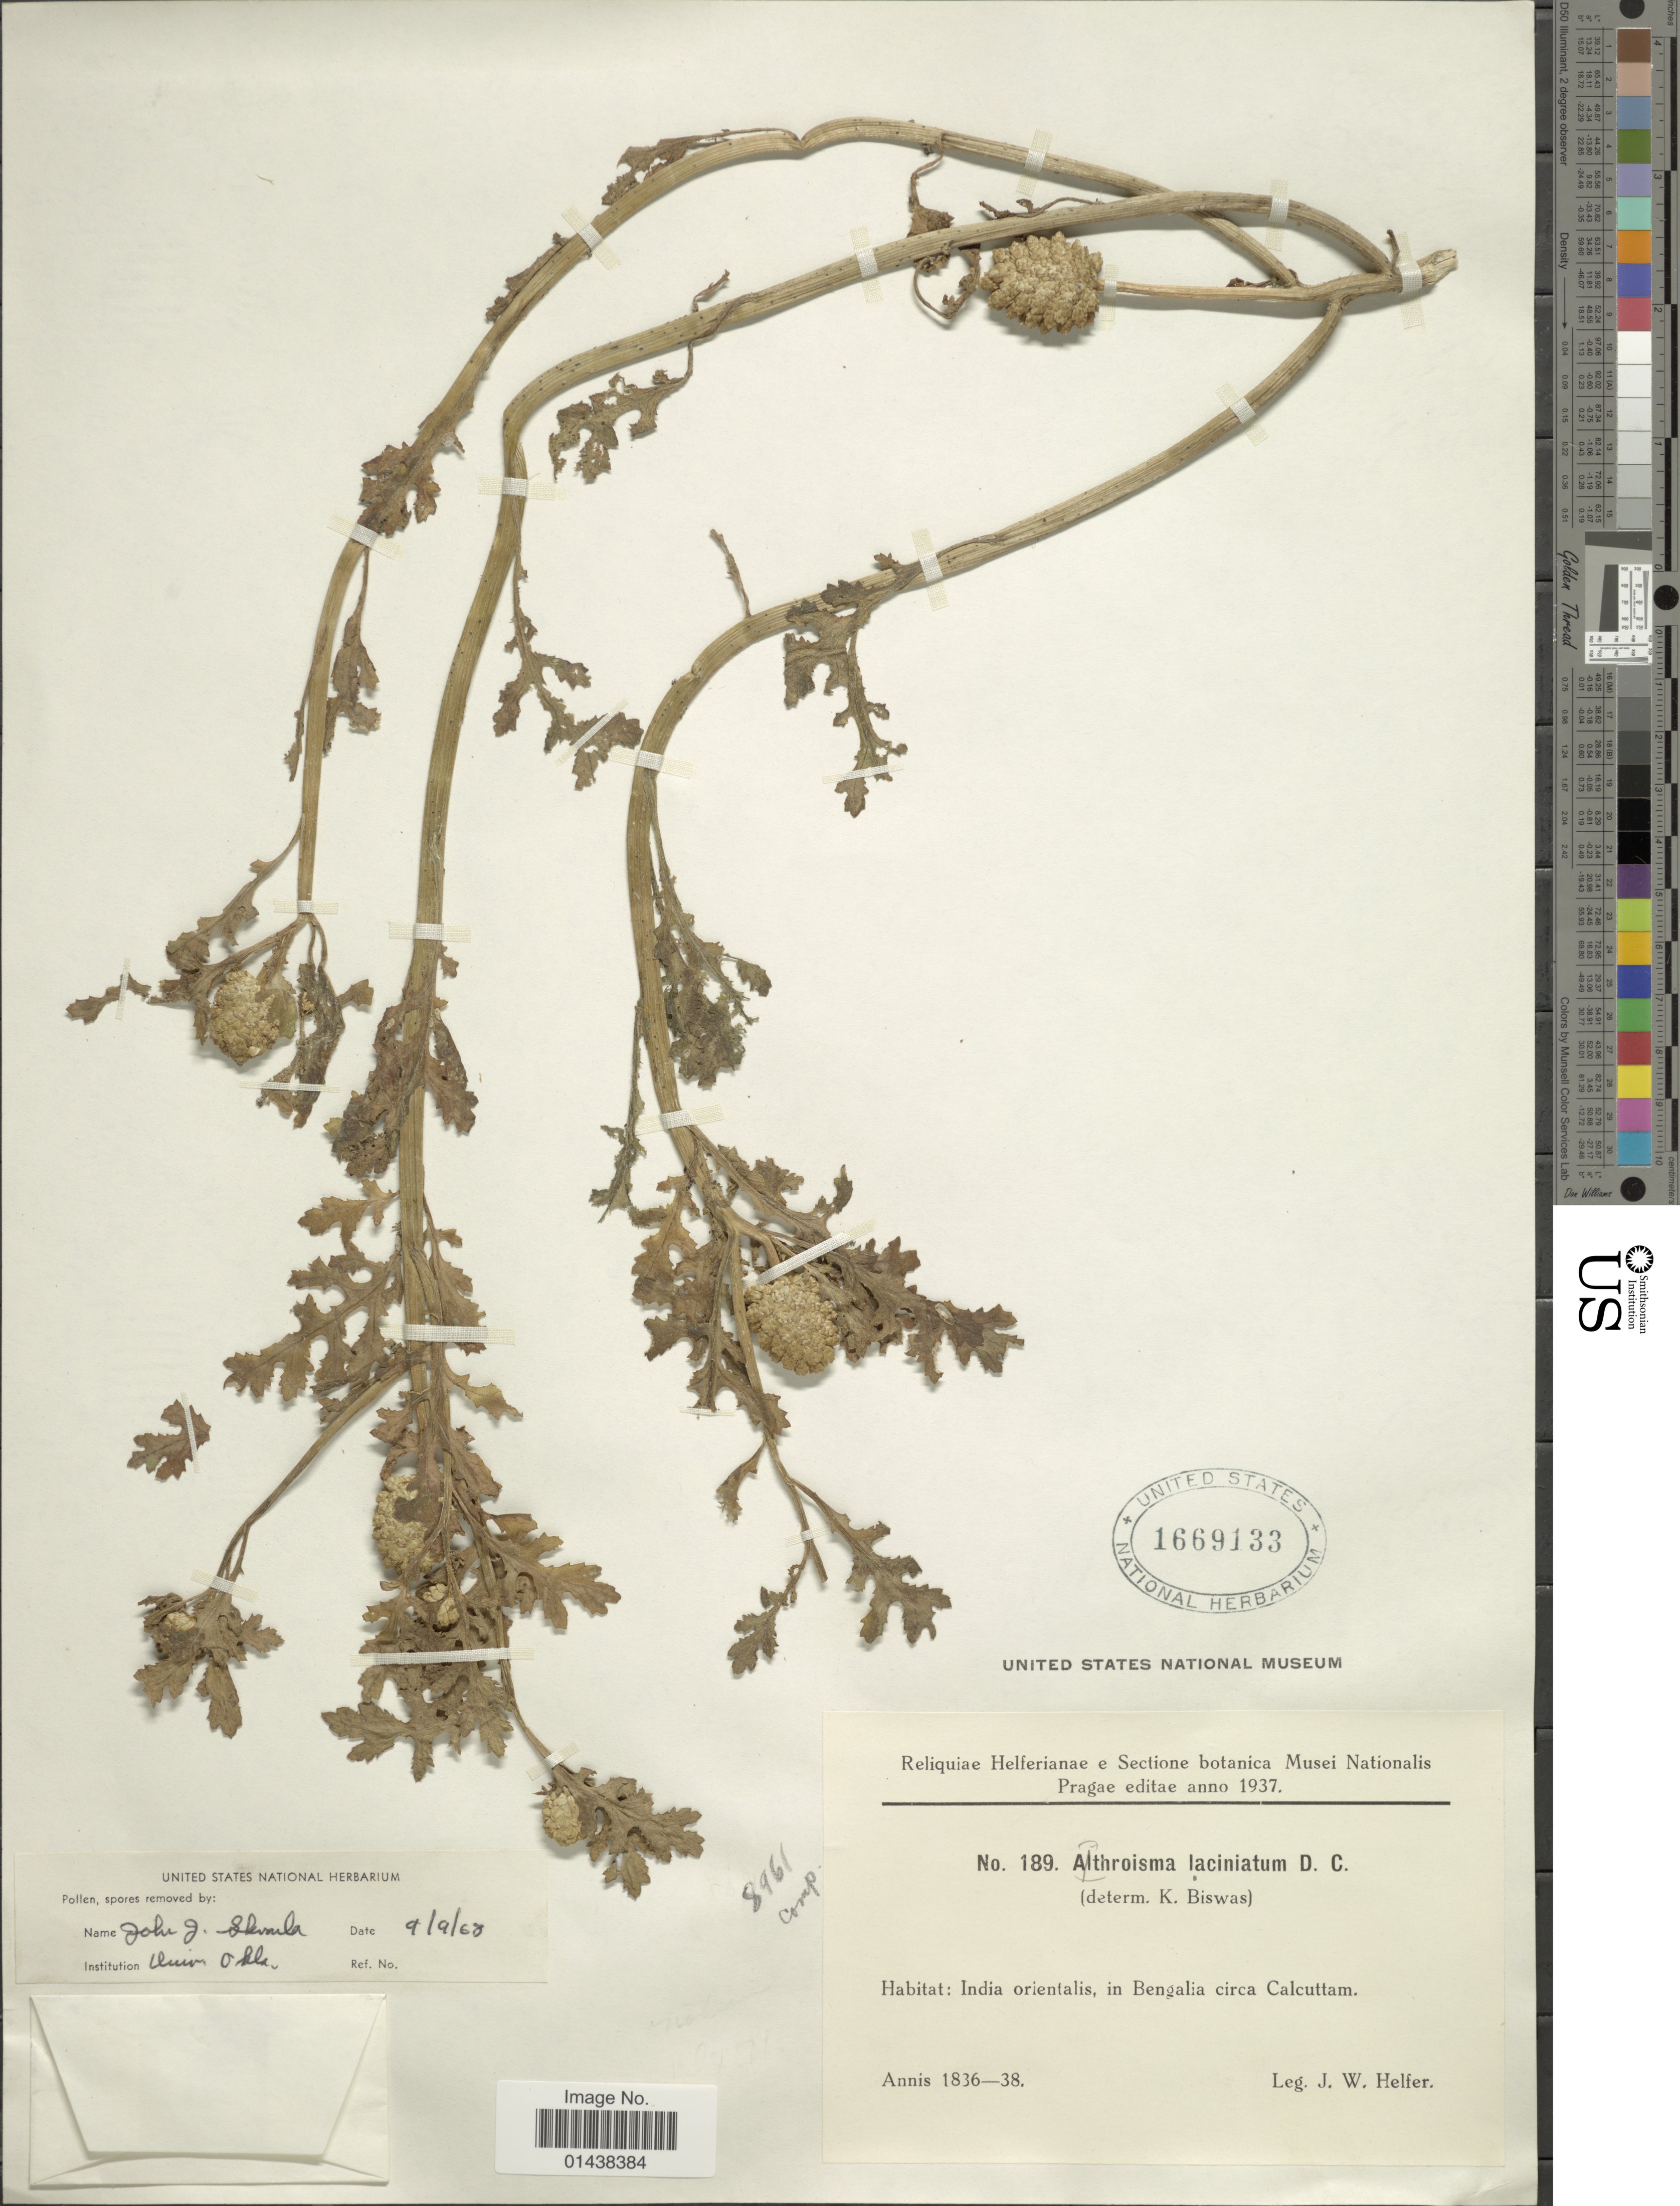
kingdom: Plantae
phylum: Tracheophyta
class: Magnoliopsida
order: Asterales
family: Asteraceae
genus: Athroisma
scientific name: Athroisma laciniatum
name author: DC.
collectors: J. W. Helfer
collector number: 189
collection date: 1836/1838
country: India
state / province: West Bengal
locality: India orientalis, in Bengalia circa Calcuttam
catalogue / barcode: US 1669133